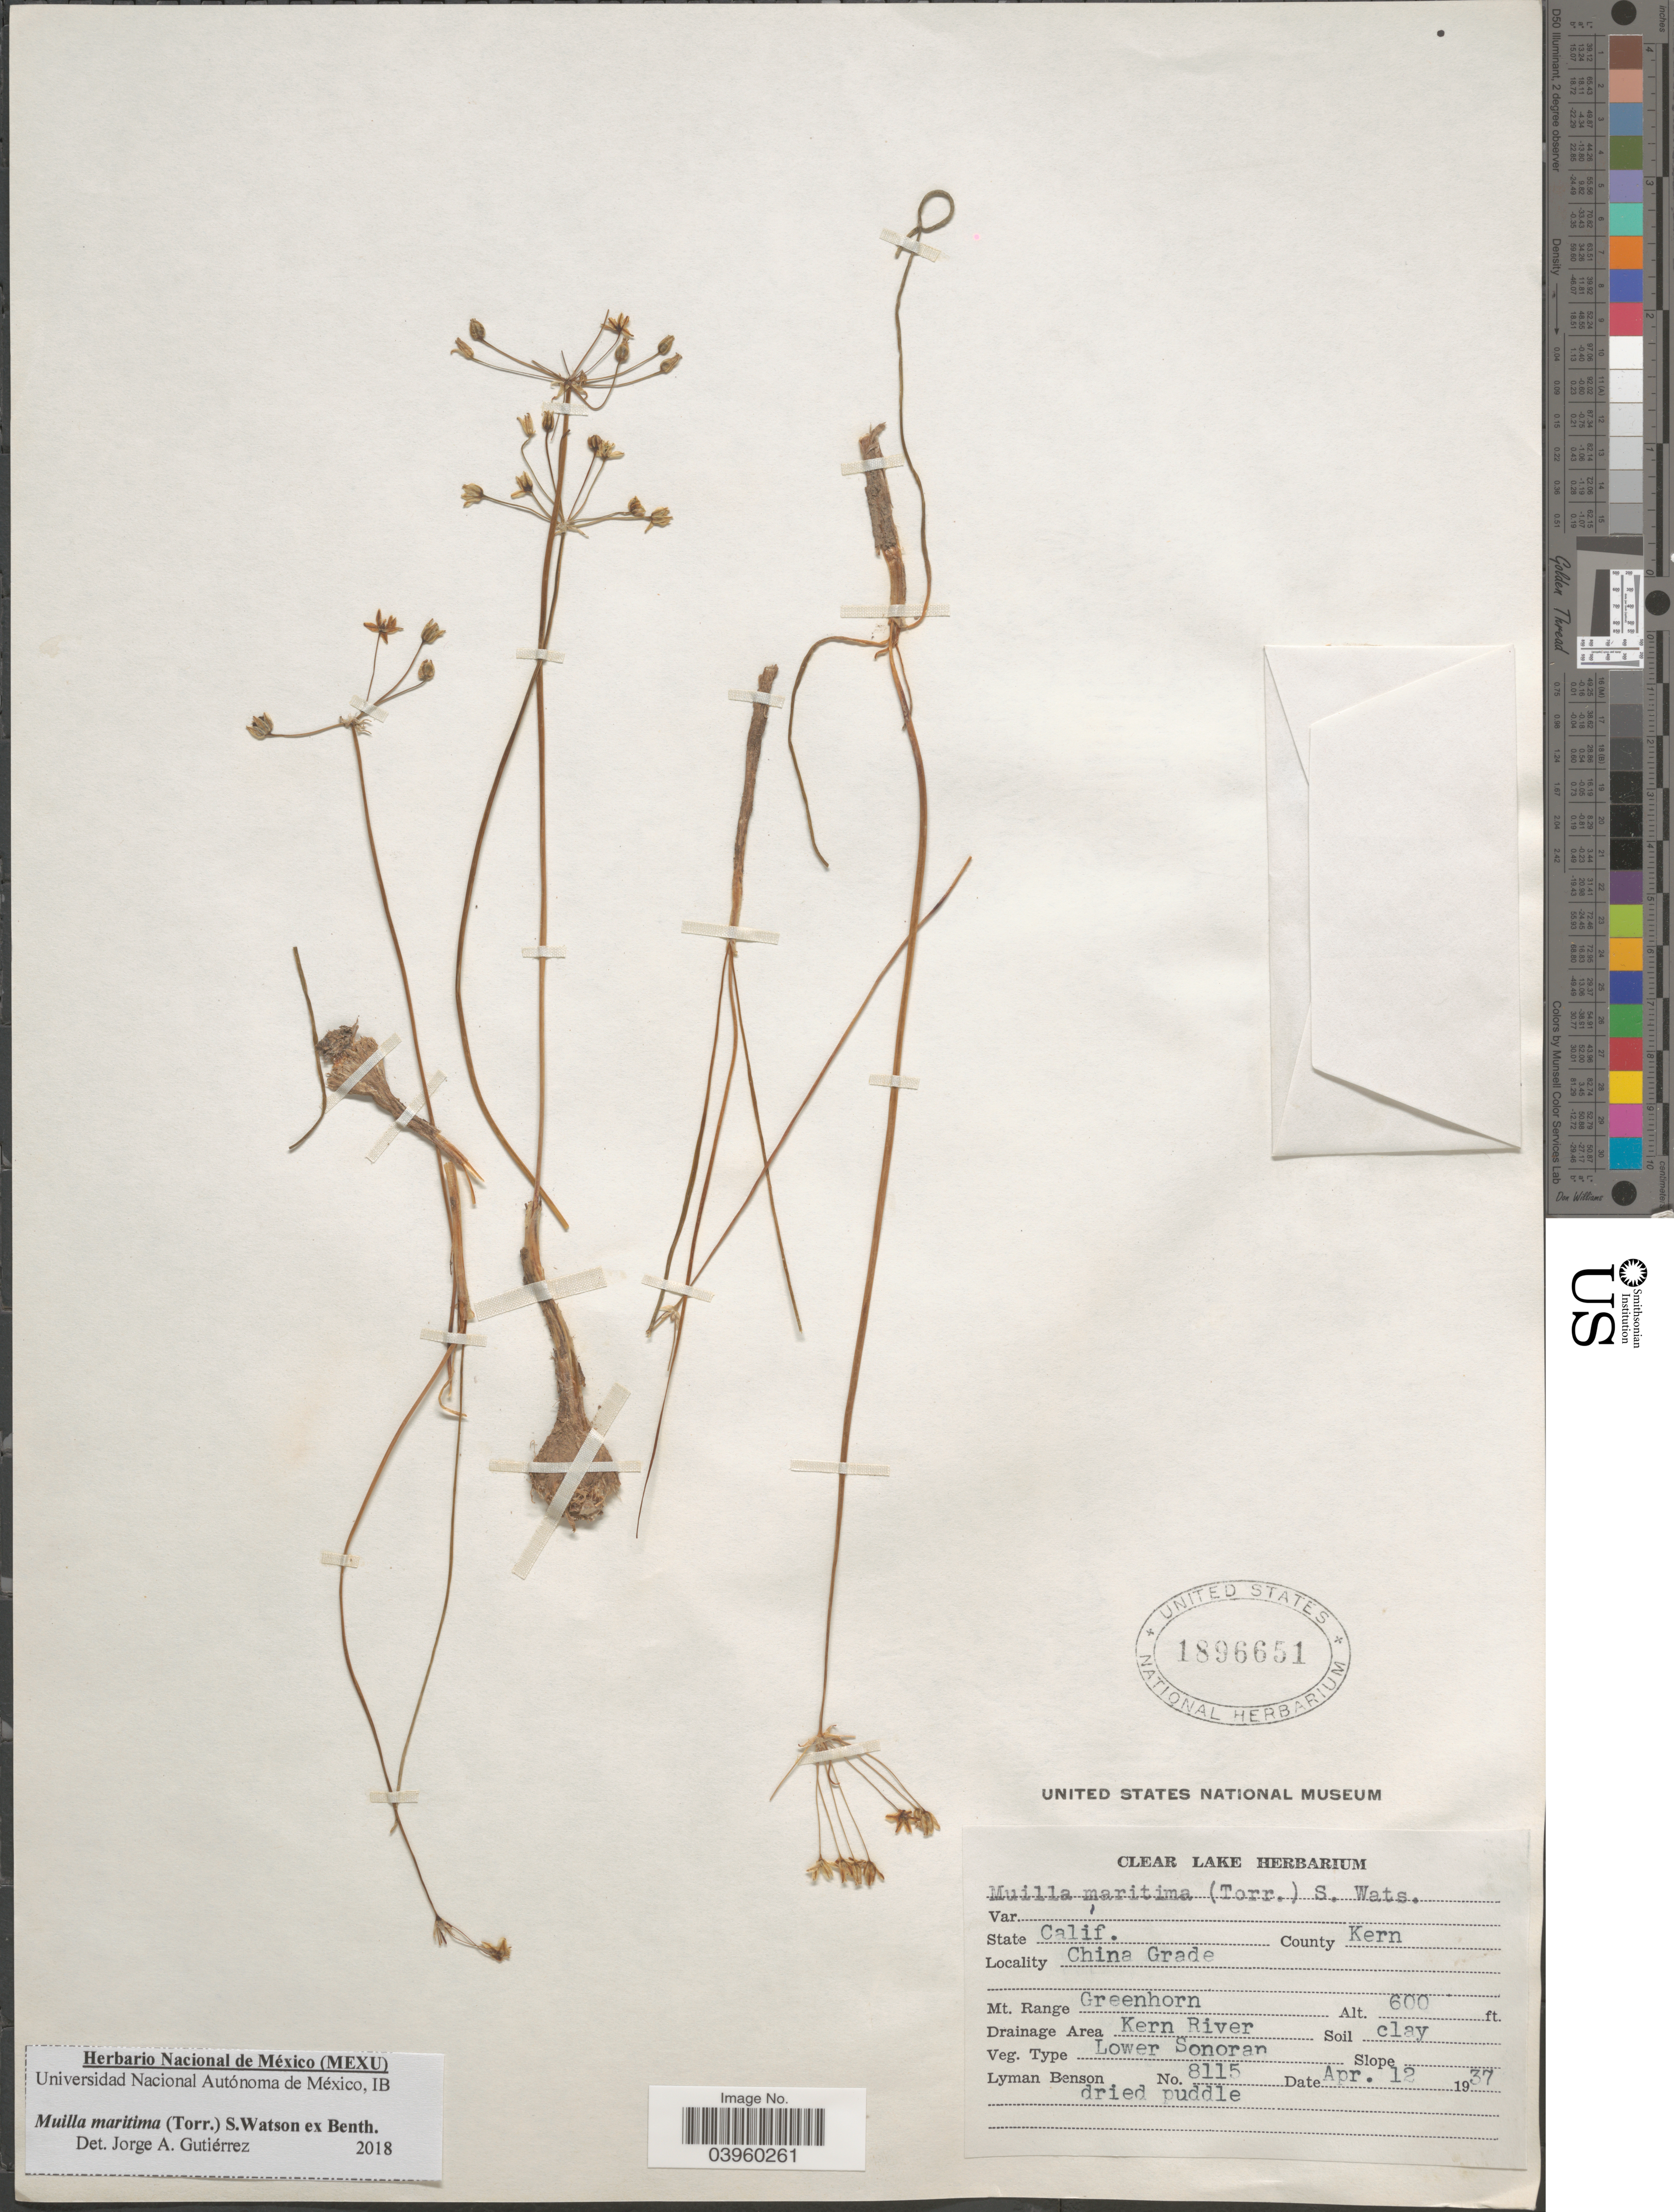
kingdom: Plantae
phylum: Tracheophyta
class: Liliopsida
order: Asparagales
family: Asparagaceae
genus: Muilla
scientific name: Muilla maritima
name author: (Torr.) S. Watson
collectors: L. D. Benson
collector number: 8115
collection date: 1937-04-12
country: United States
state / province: California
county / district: Kern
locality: County Kern. China Grade. Mt. Range Greenhorn. Drainage Area Kern River. Veg. Type Lower Sonoran.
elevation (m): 183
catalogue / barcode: US 1896651